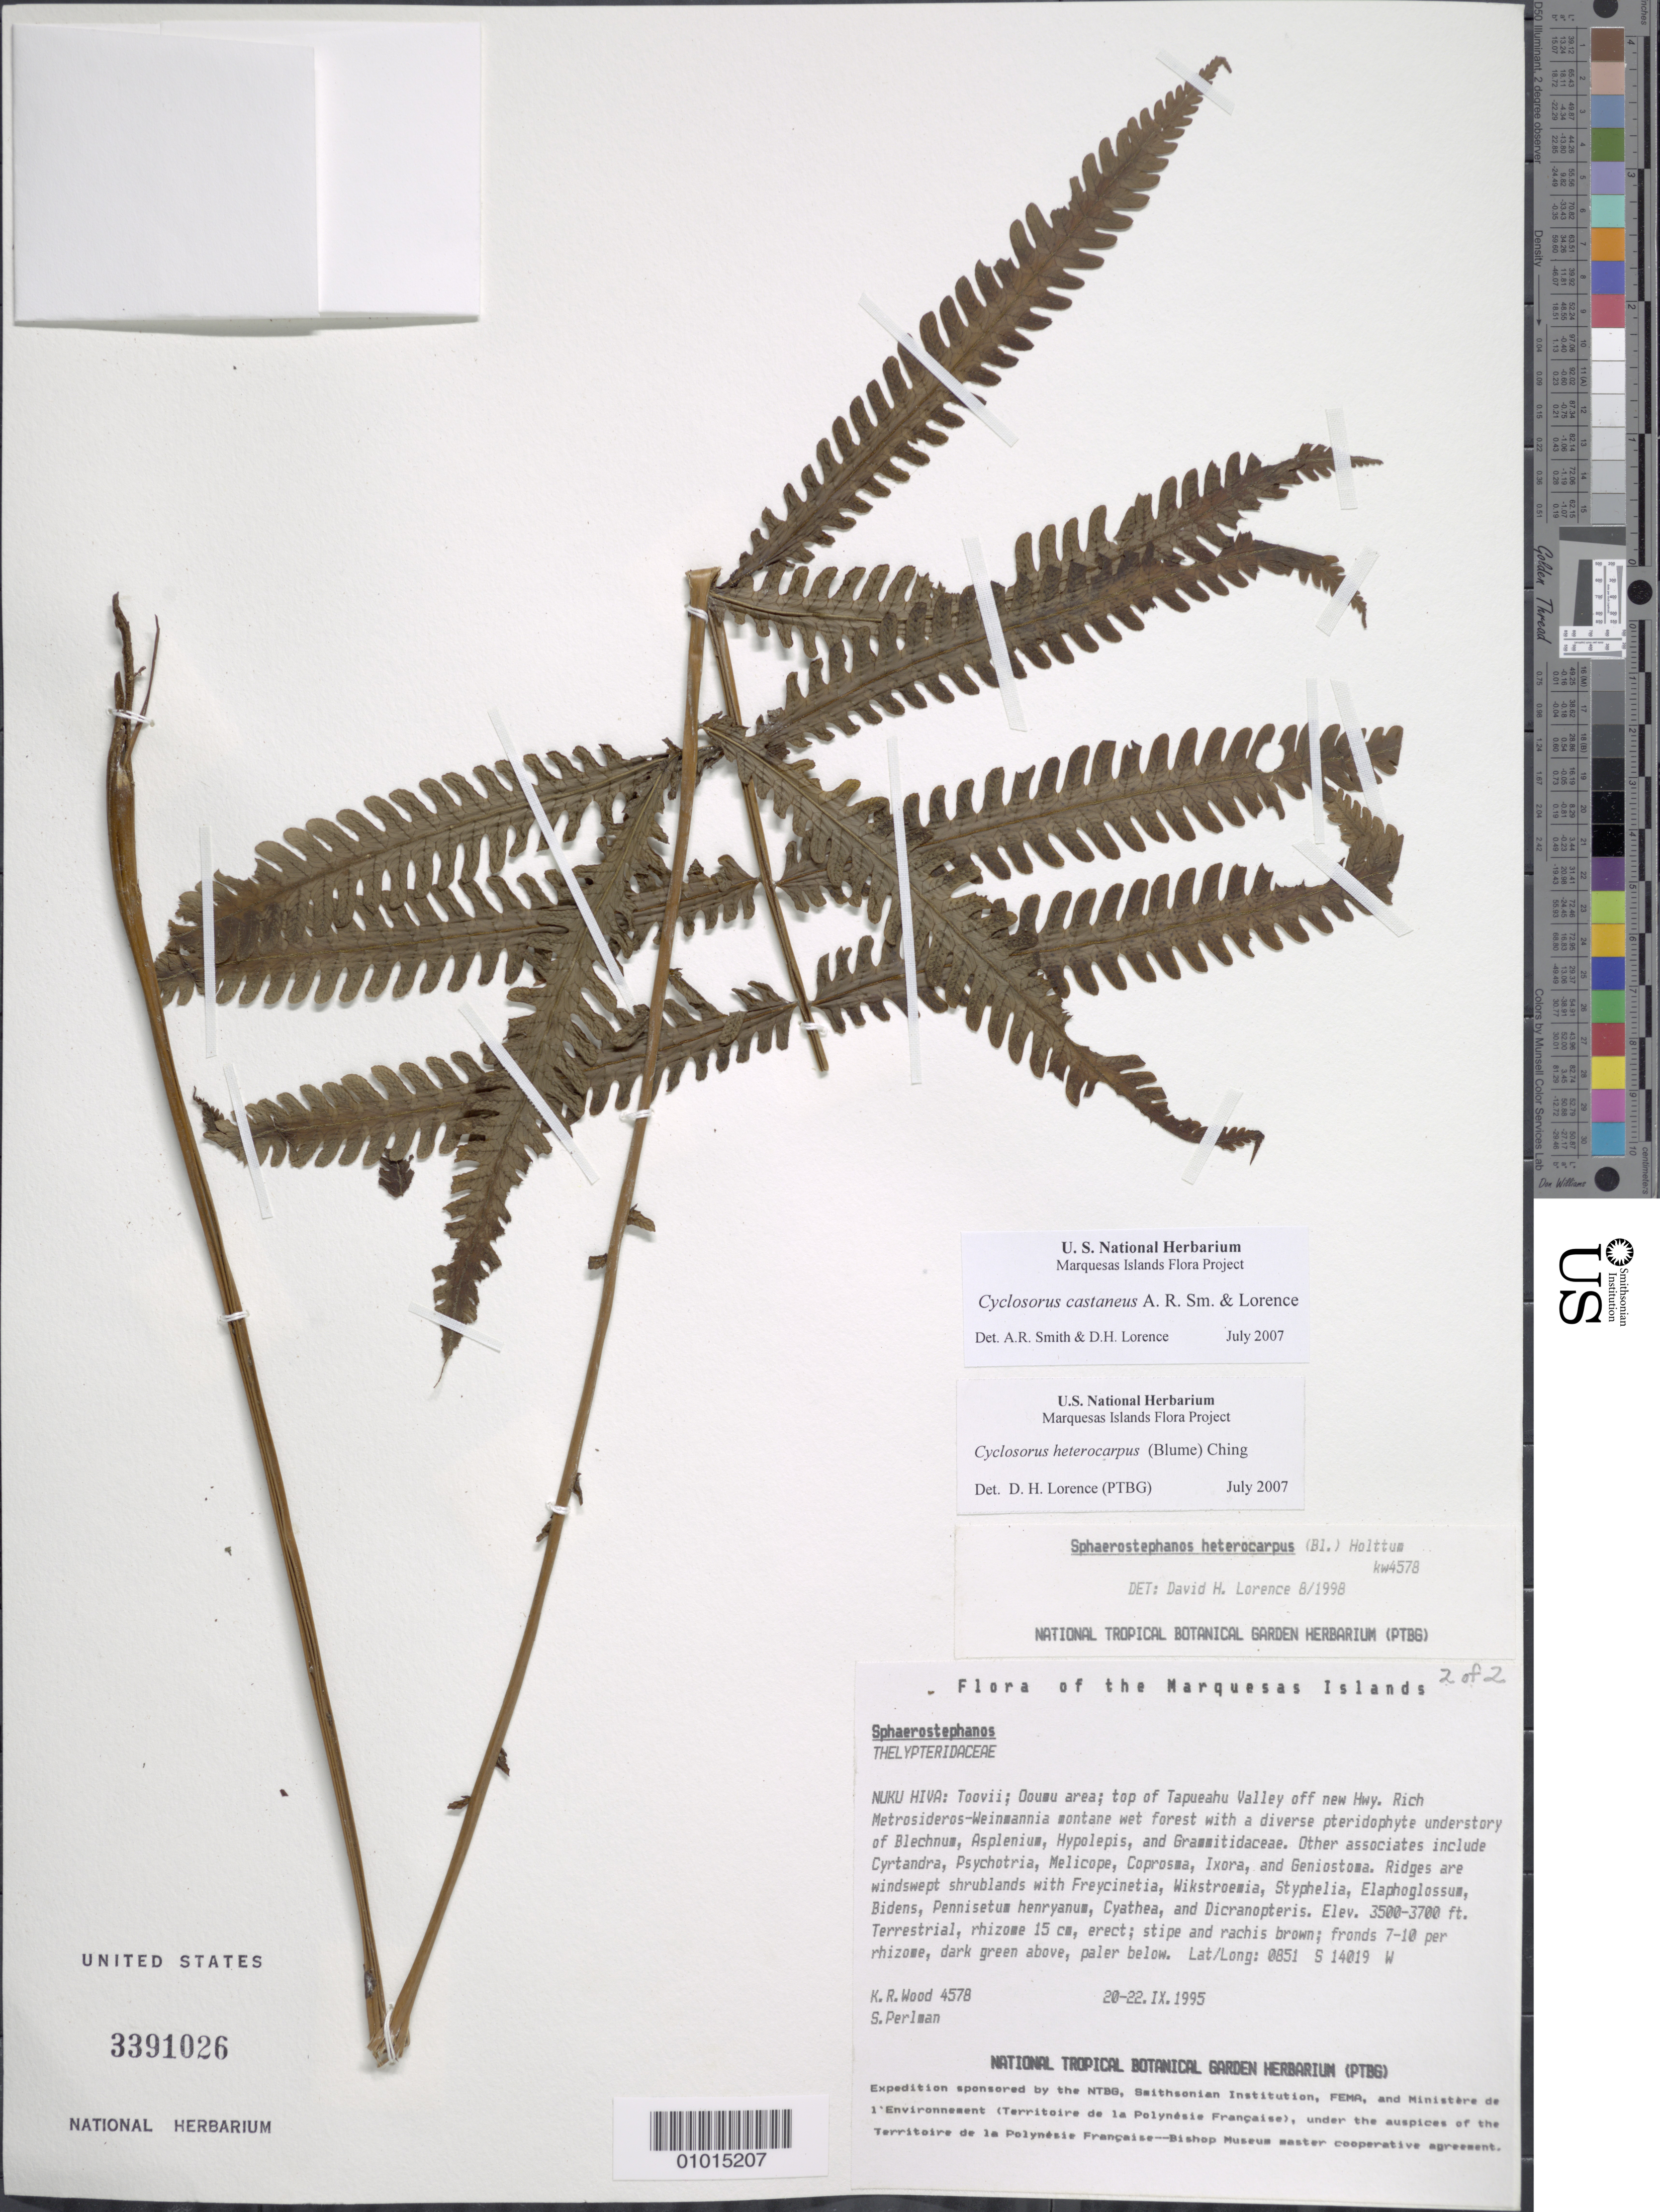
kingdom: Plantae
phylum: Tracheophyta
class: Polypodiopsida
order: Polypodiales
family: Thelypteridaceae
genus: Sphaerostephanos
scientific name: Sphaerostephanos castaneus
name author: (A.R. Sm. & Lorence) A.R. Sm. & Lorence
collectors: K. R. Wood & S. P. Perlman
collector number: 4578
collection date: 1995-09-20/1995-09-22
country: French Polynesia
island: Nuku Hiva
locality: Toovii, Ooumu area, top of Tapueahu Valley off new hwy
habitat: Rich Metrosideros-Weinmannia montane wet forests w/ diverse pteridophyte understory (Blechnum, Hypolepis, Asplenium, Grammitidaceae)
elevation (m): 1067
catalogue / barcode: US 3391026